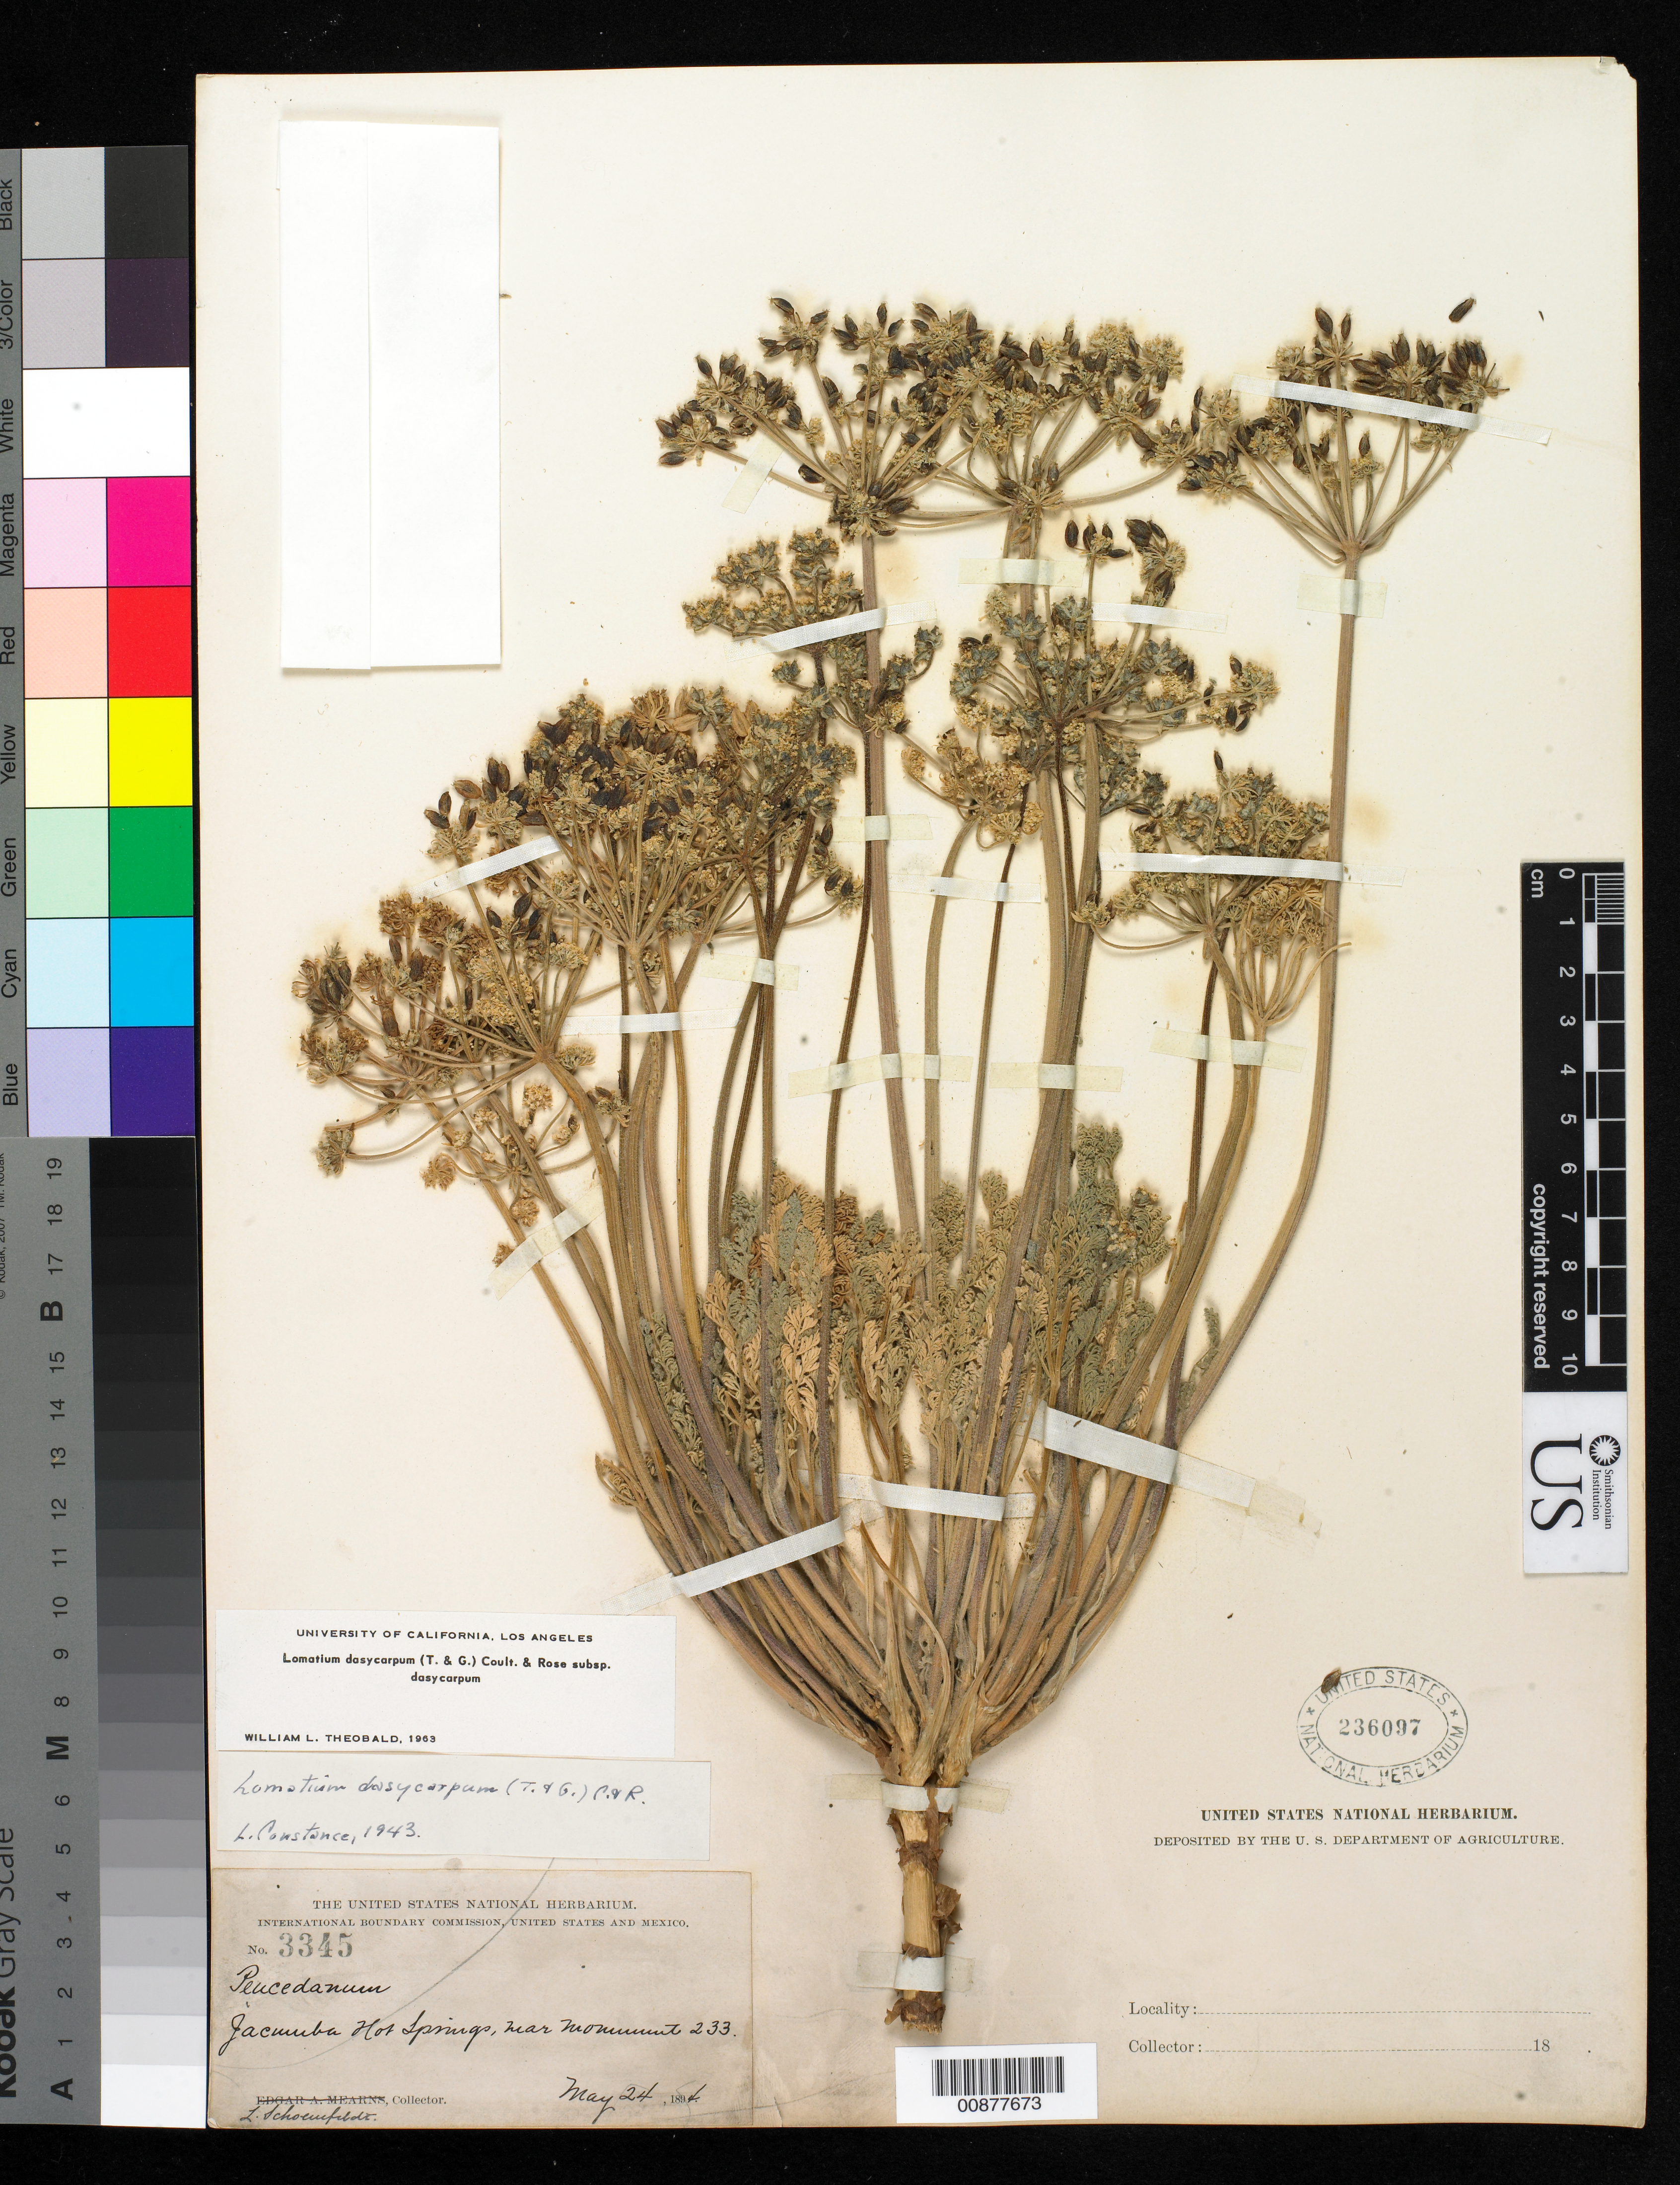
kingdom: Plantae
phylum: Tracheophyta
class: Magnoliopsida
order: Apiales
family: Apiaceae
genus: Lomatium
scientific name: Lomatium dasycarpum subsp. dasycarpum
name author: (Torr.) J.M. Coult. & Rose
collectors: L. Schoenfeldt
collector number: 3345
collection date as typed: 24 May 1894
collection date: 1894-05-24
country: United States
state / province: California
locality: Jacumba Hot Springs, near monument 233.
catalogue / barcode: US 236097